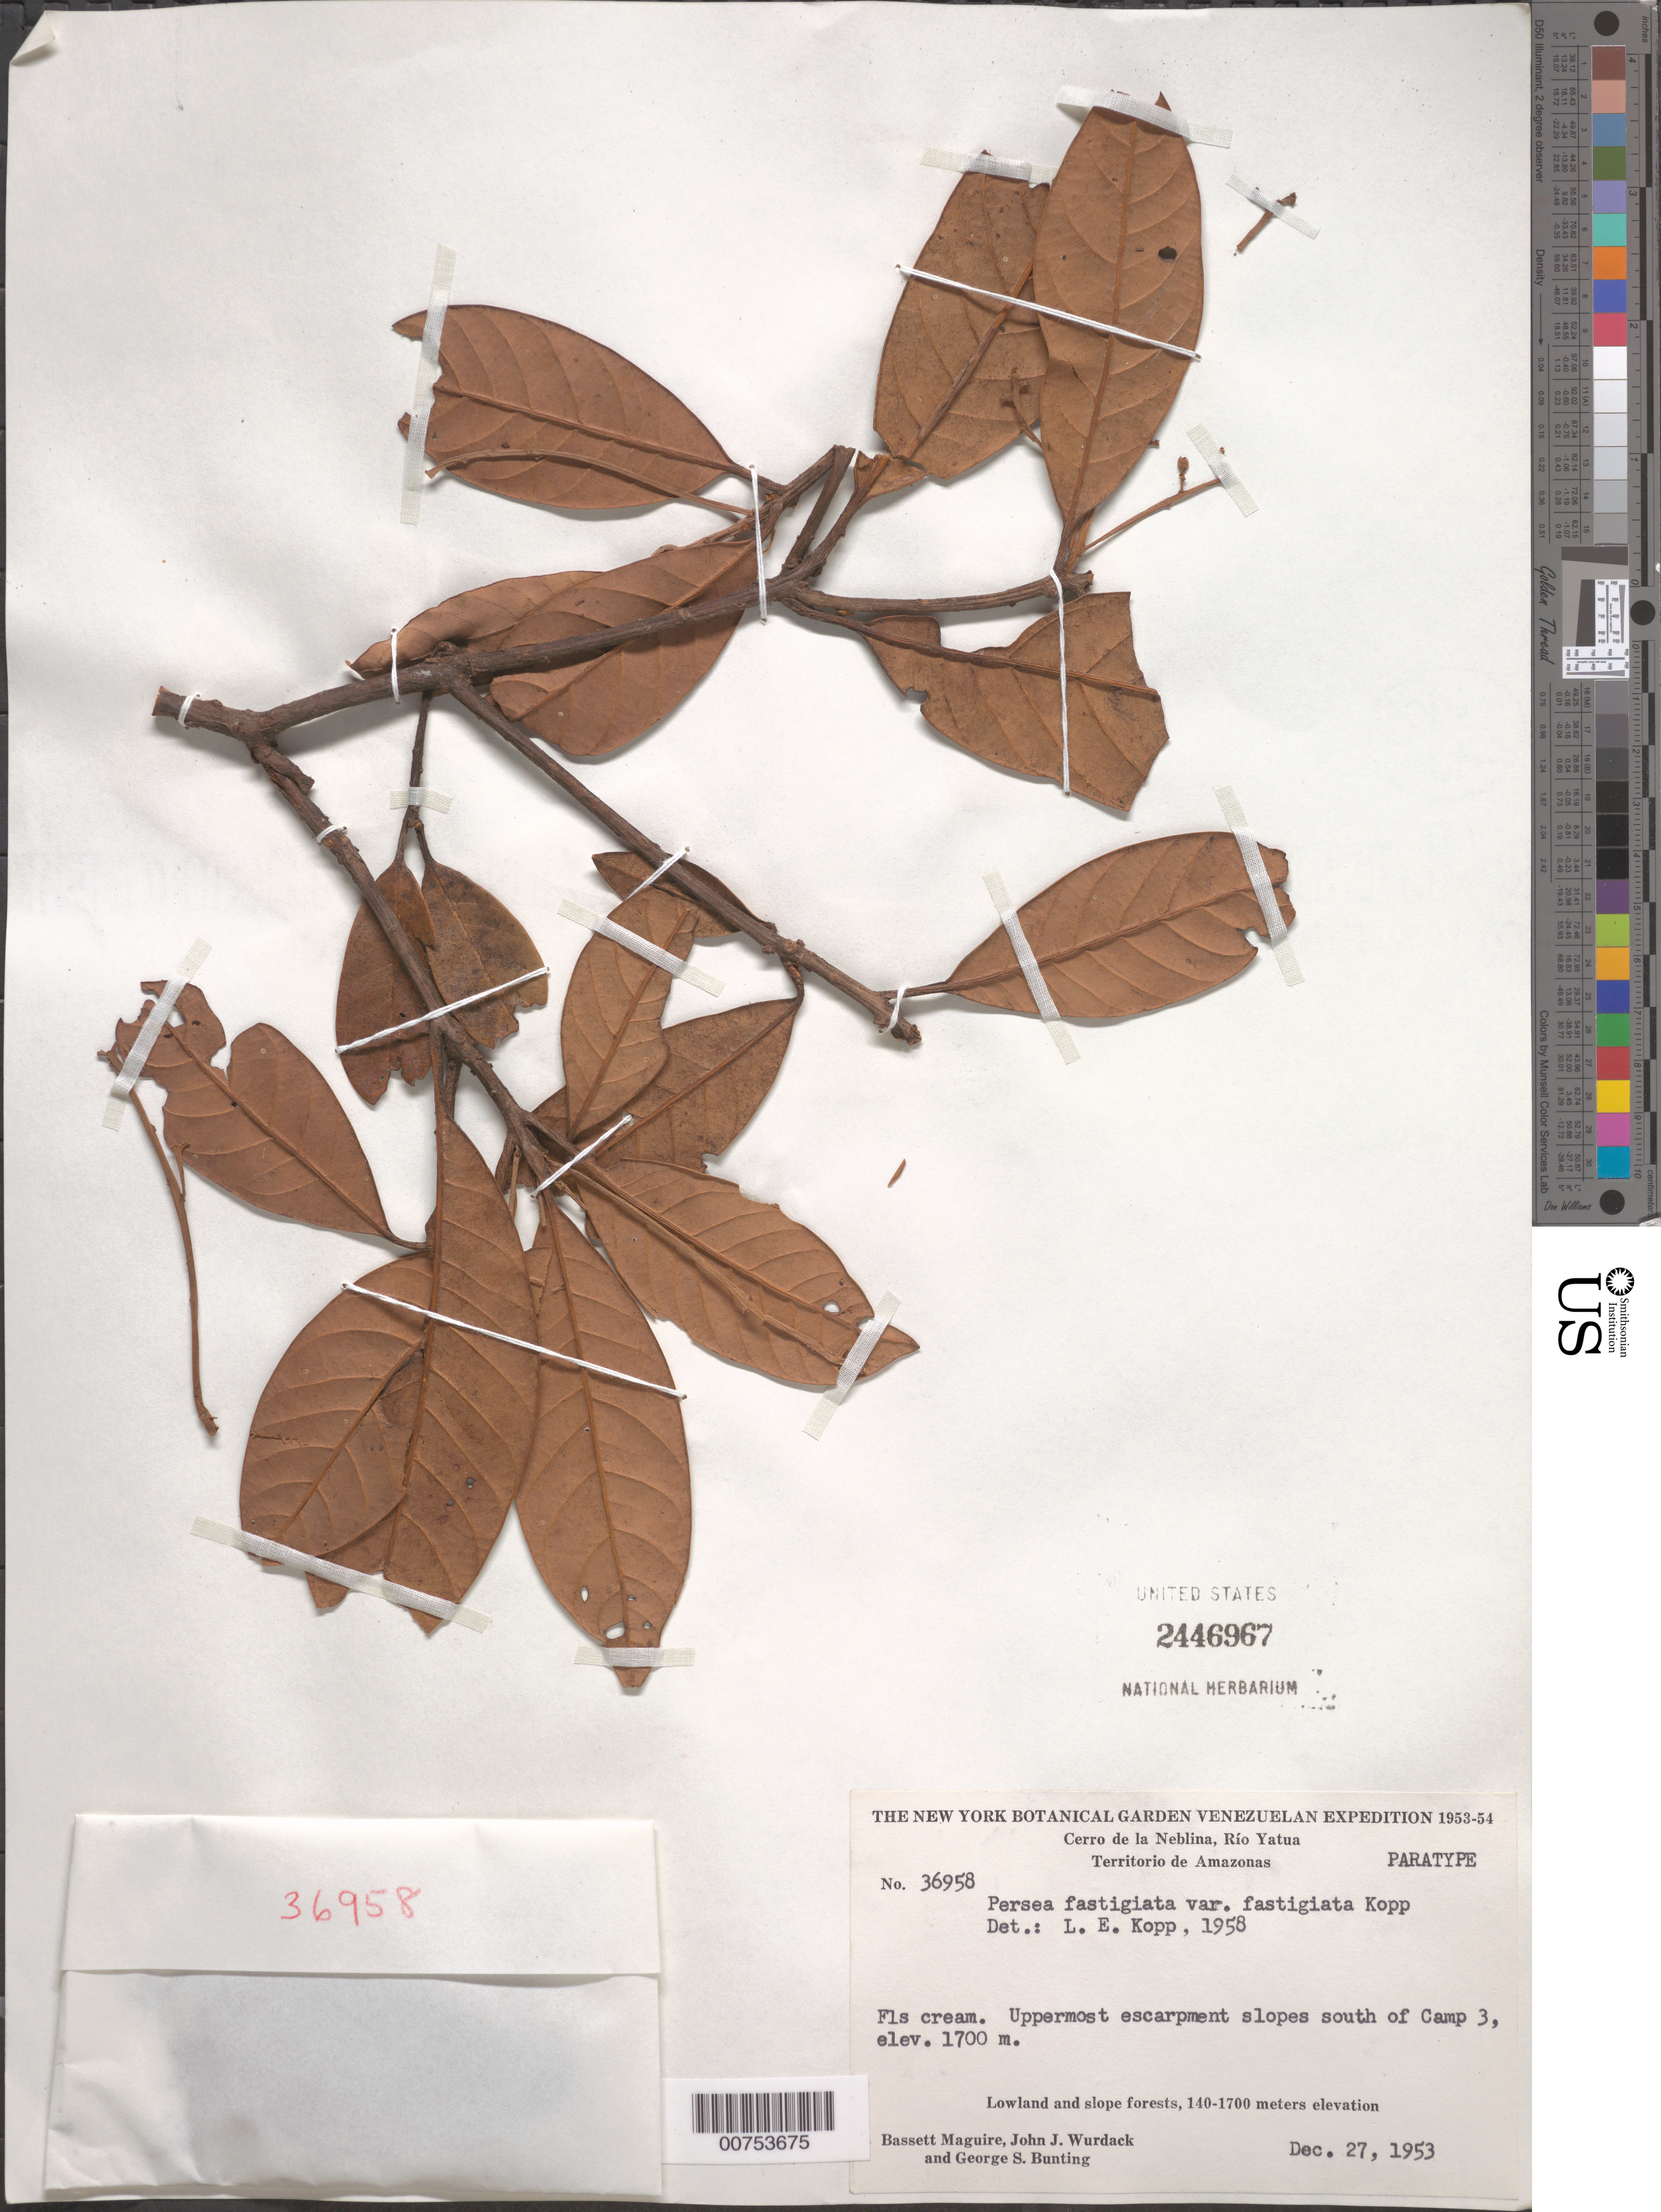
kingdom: Plantae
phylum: Tracheophyta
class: Magnoliopsida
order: Laurales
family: Lauraceae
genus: Persea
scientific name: Persea fastigiata var. fastigiata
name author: L.E. Kopp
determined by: Kopp, L. E., (NY), New York Botanical Garden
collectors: B. Maguire, J. J. Wurdack & G. S. Bunting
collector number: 36958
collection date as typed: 27-Dec-53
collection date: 1953-12-27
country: Venezuela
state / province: Amazonas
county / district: Río Negro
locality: Cerro de la Neblina, Río Yatua, S of Camp 3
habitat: Uppermost escarpment slopes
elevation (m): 1700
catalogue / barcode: US 2446967